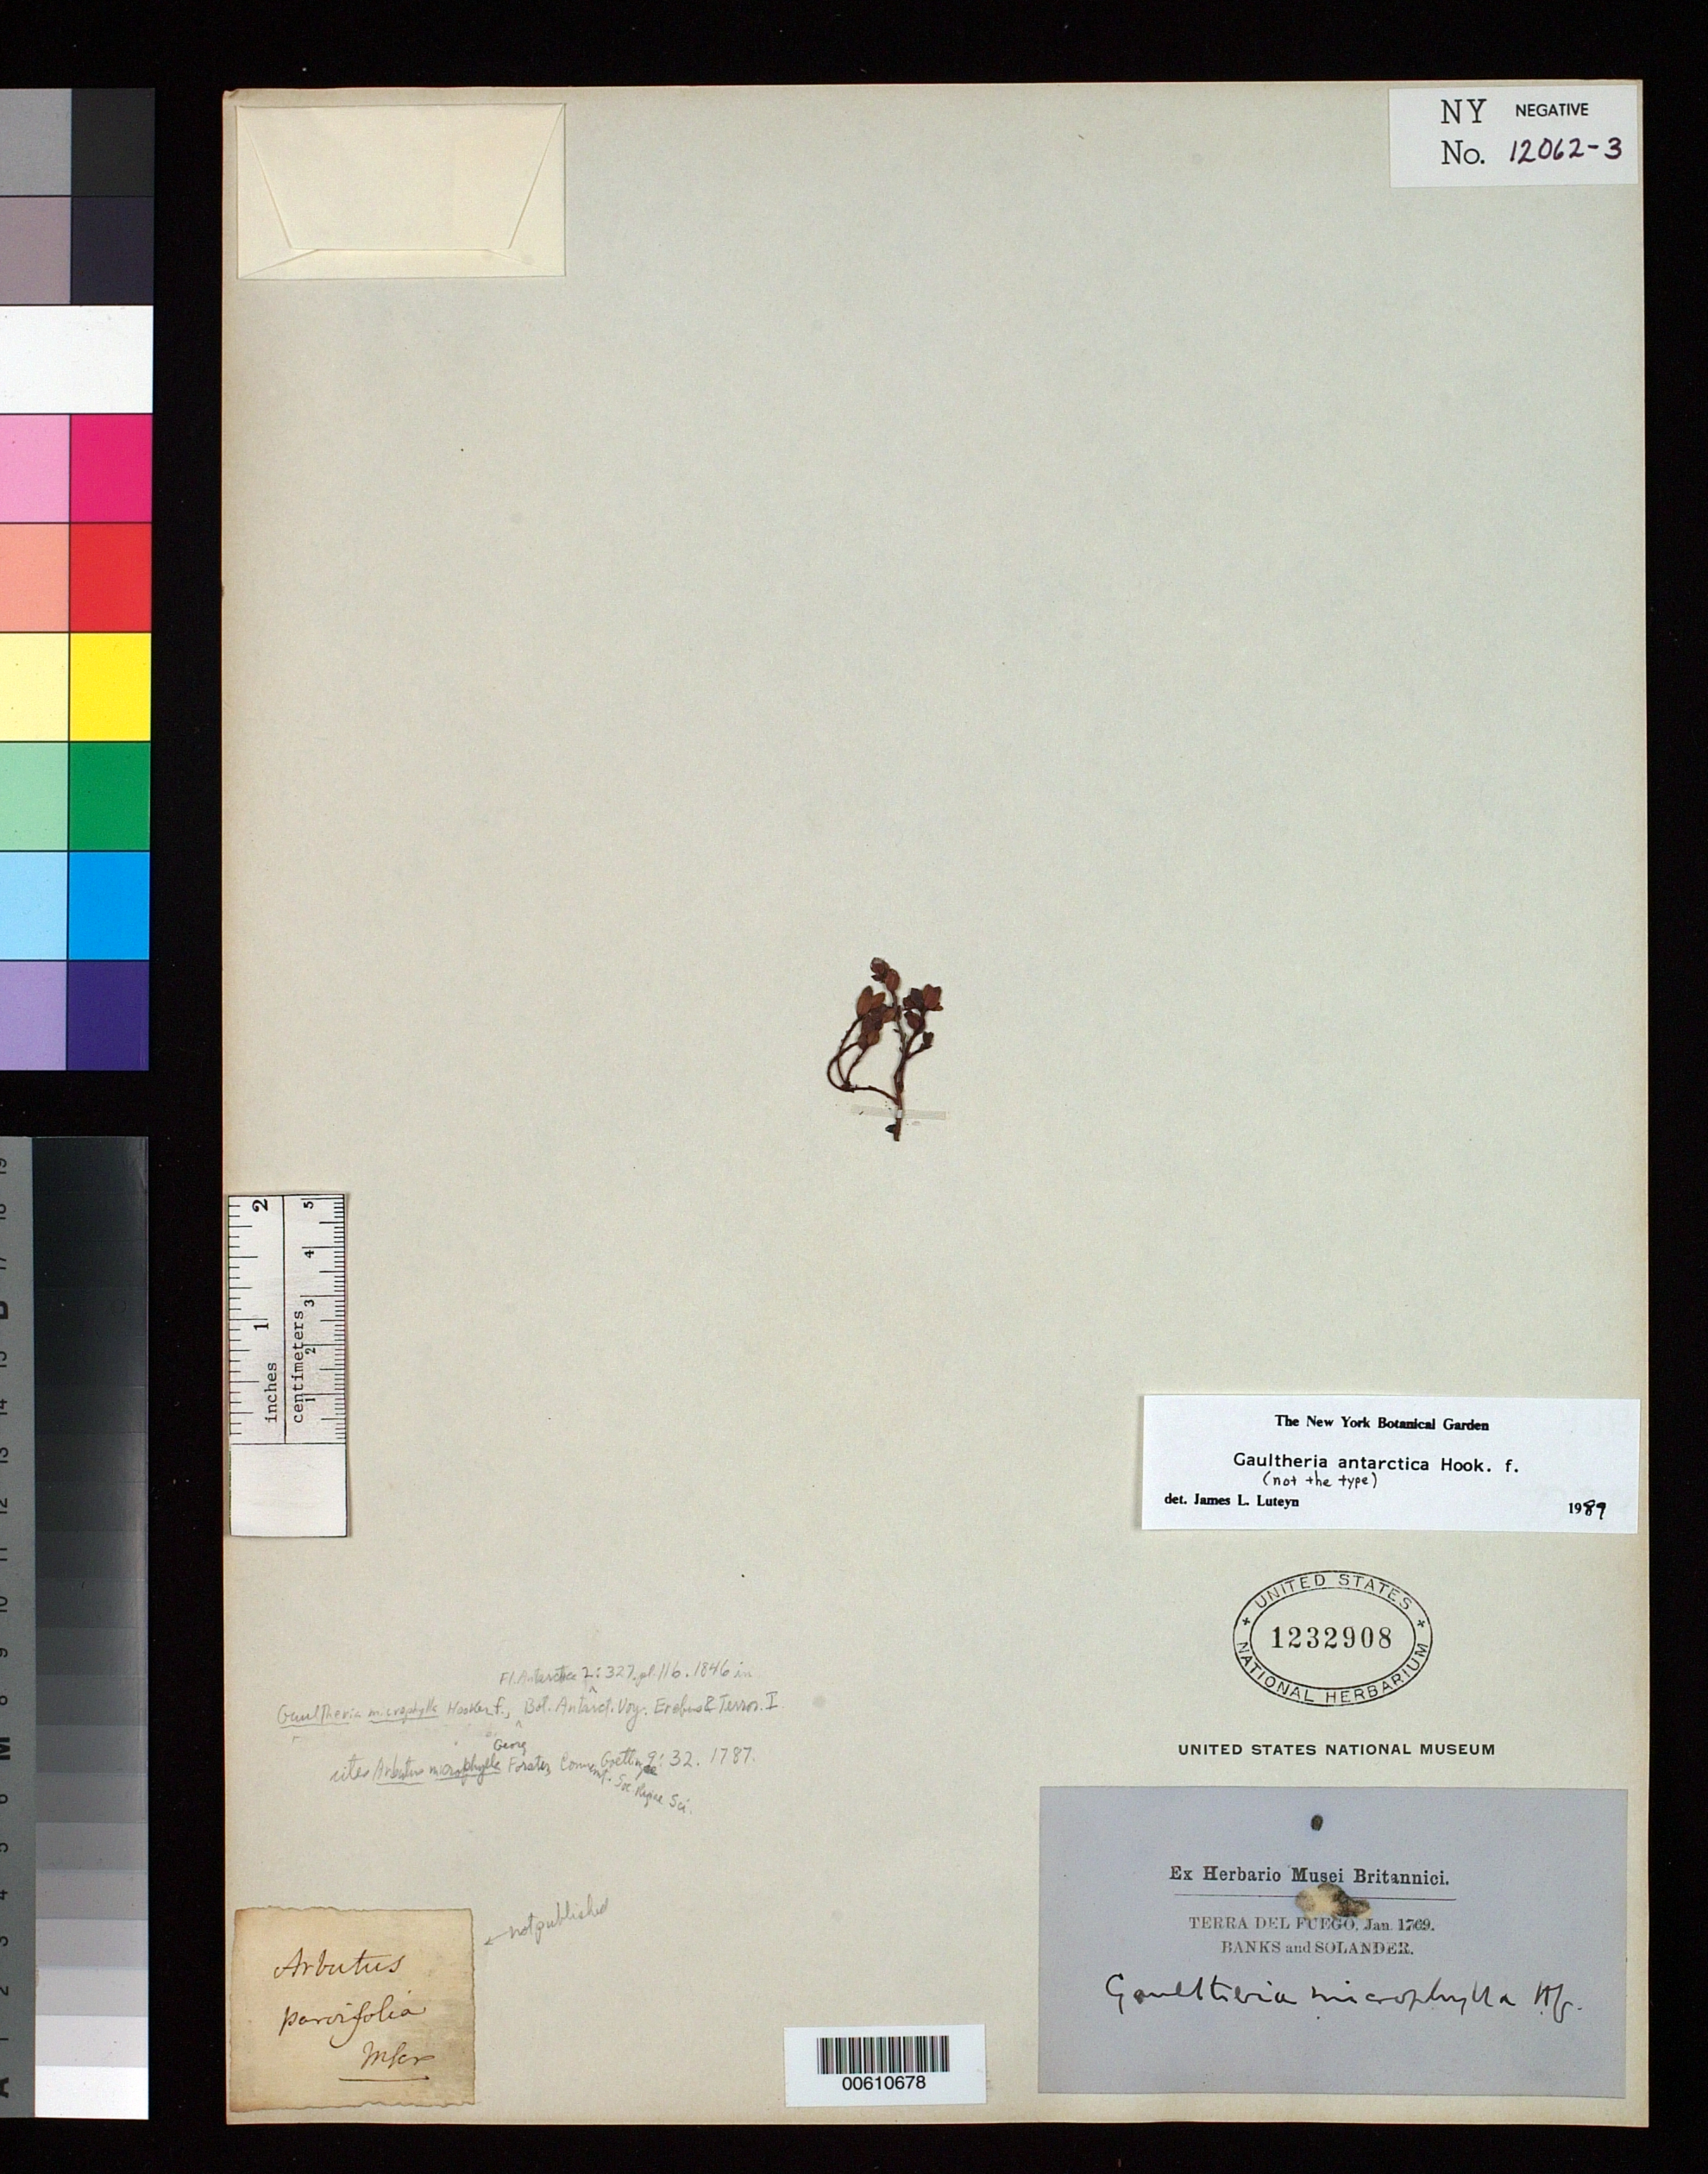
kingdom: Plantae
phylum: Tracheophyta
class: Magnoliopsida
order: Ericales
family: Ericaceae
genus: Gaultheria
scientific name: Gaultheria antarctica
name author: Hook. f.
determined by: Luteyn, J. L.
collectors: J. Banks & D. C. Solander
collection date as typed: Jan 1769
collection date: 1769-01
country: Chile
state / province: Magallanes y de la Antártica Chilena (XII)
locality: Tierra del Fuego.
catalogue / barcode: US 1232908